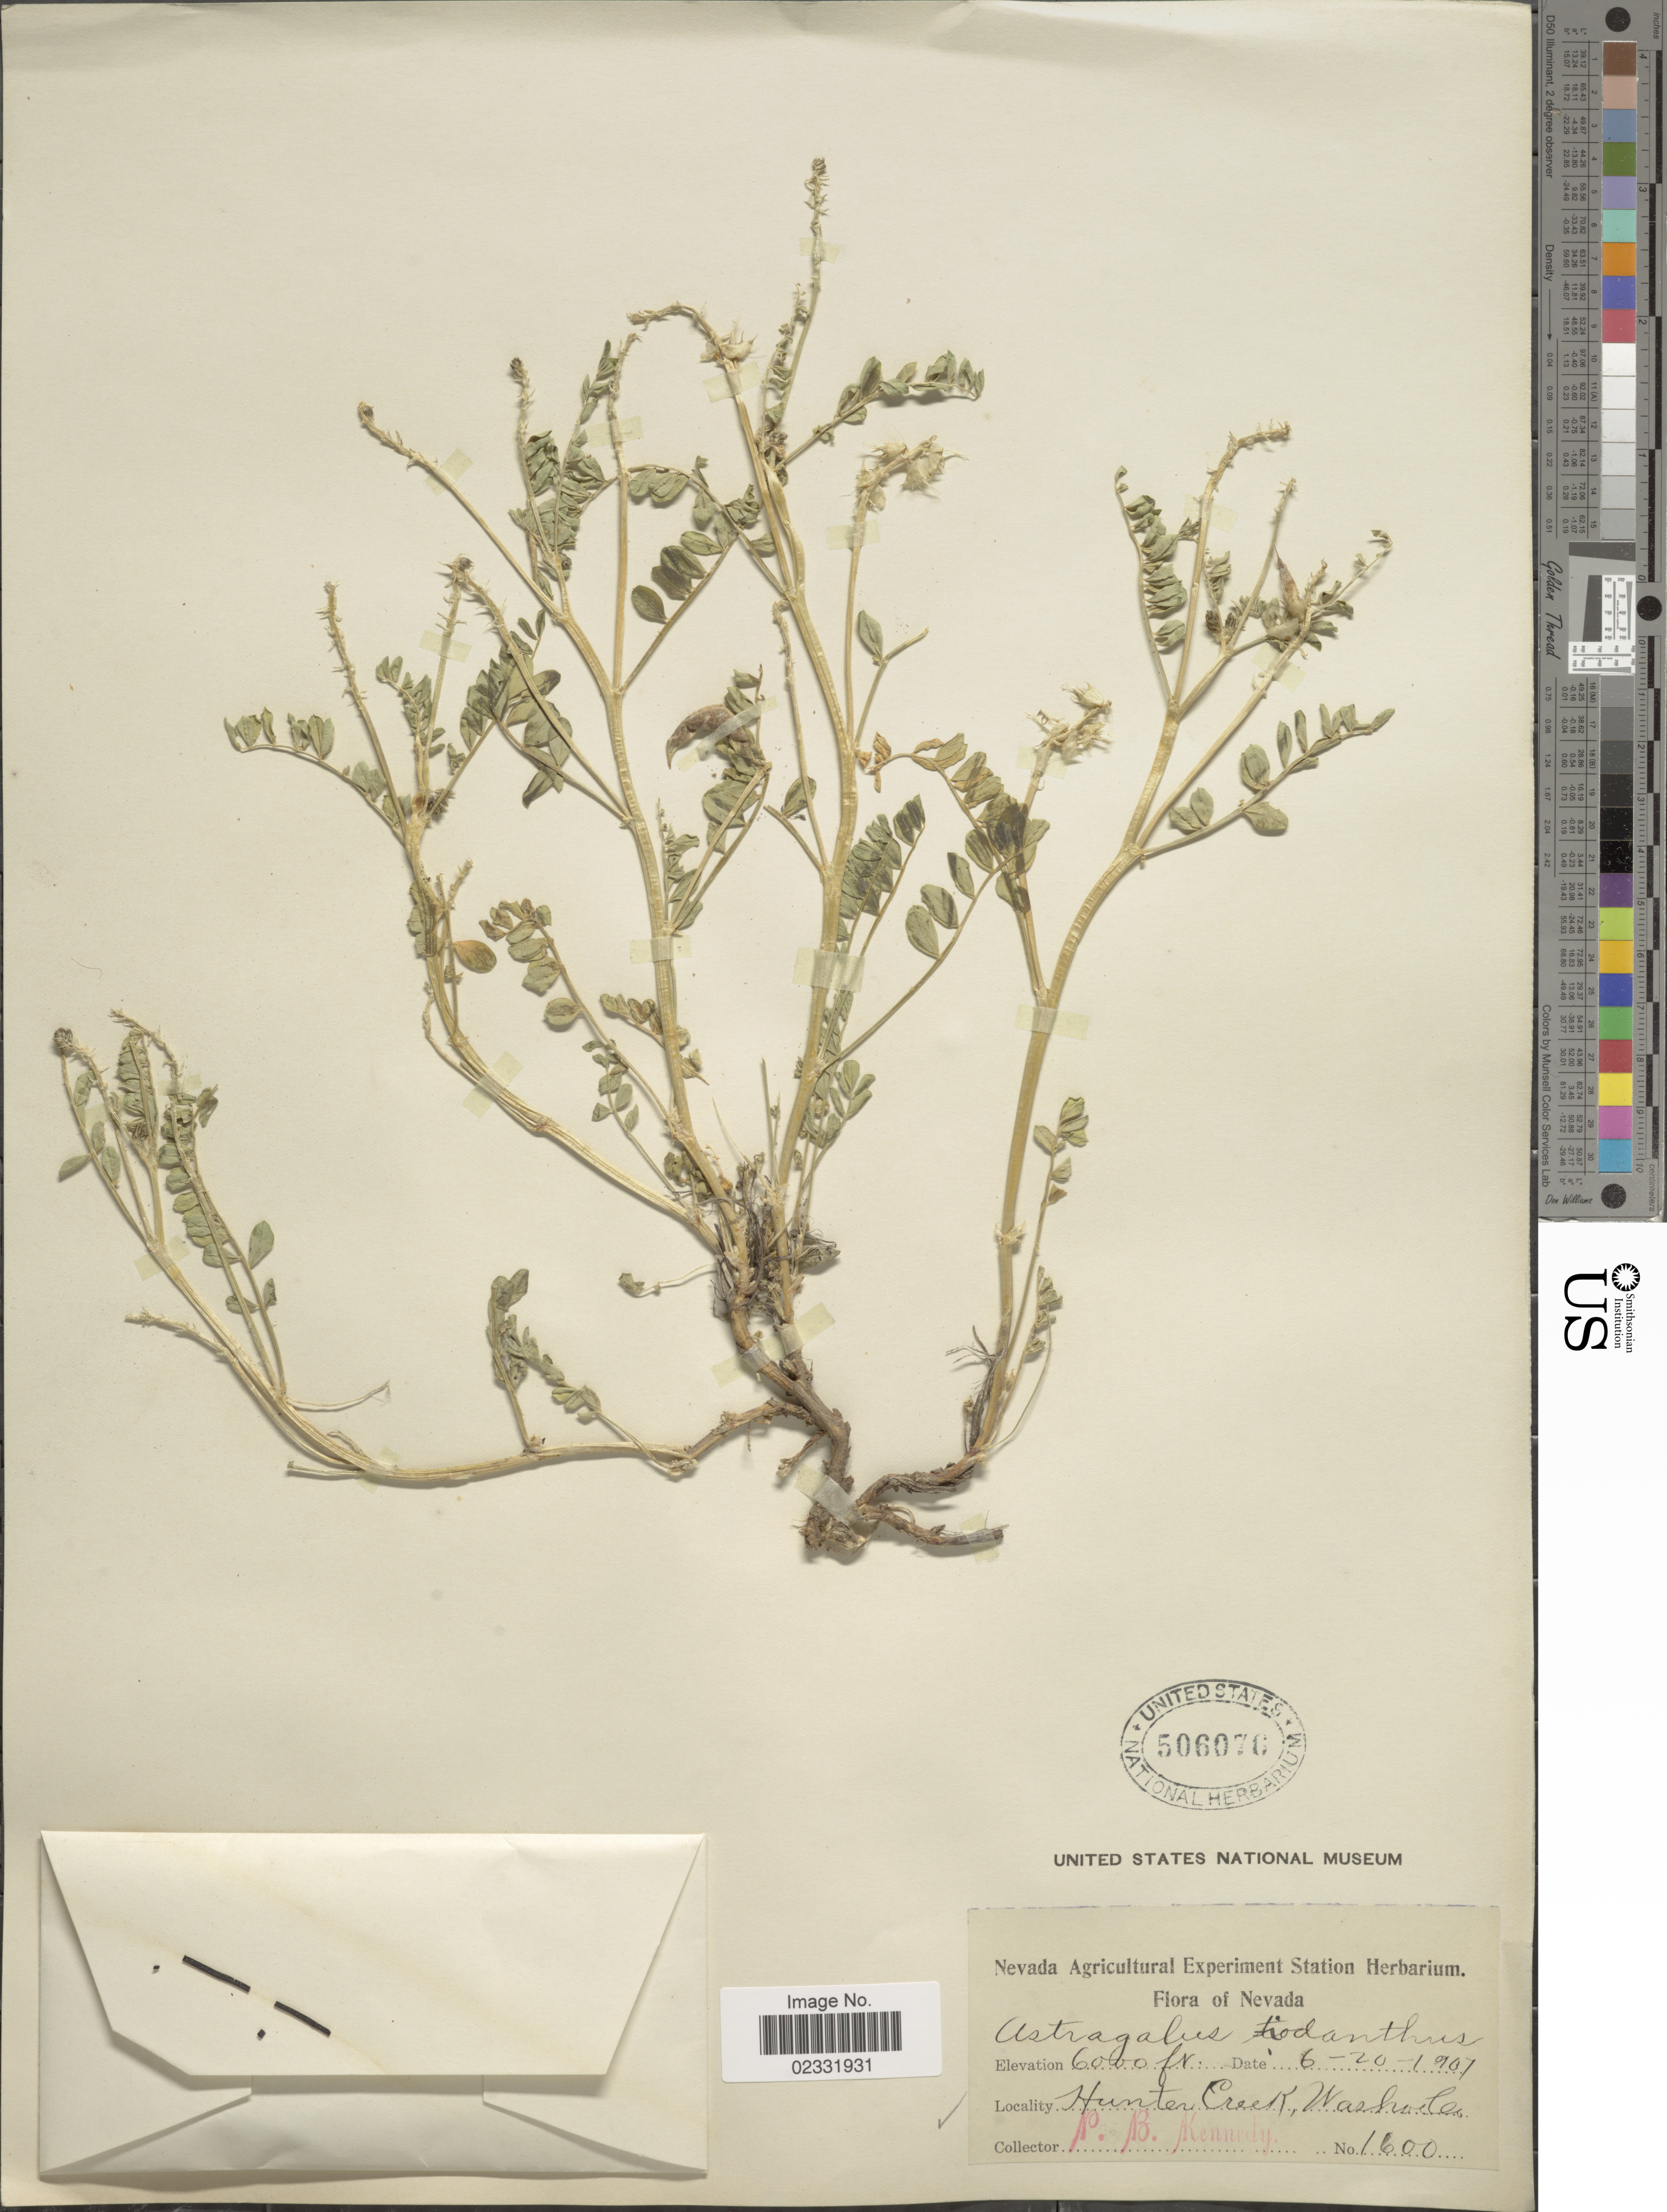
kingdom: Plantae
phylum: Tracheophyta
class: Magnoliopsida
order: Fabales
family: Fabaceae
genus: Astragalus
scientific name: Astragalus iodanthus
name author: S. Watson in C. King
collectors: P. B. Kennedy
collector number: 1600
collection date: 1907-06-20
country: United States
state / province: Nevada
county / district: Washoe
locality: Hunter Creek, Washoe Co.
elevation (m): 1829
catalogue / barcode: US 506076